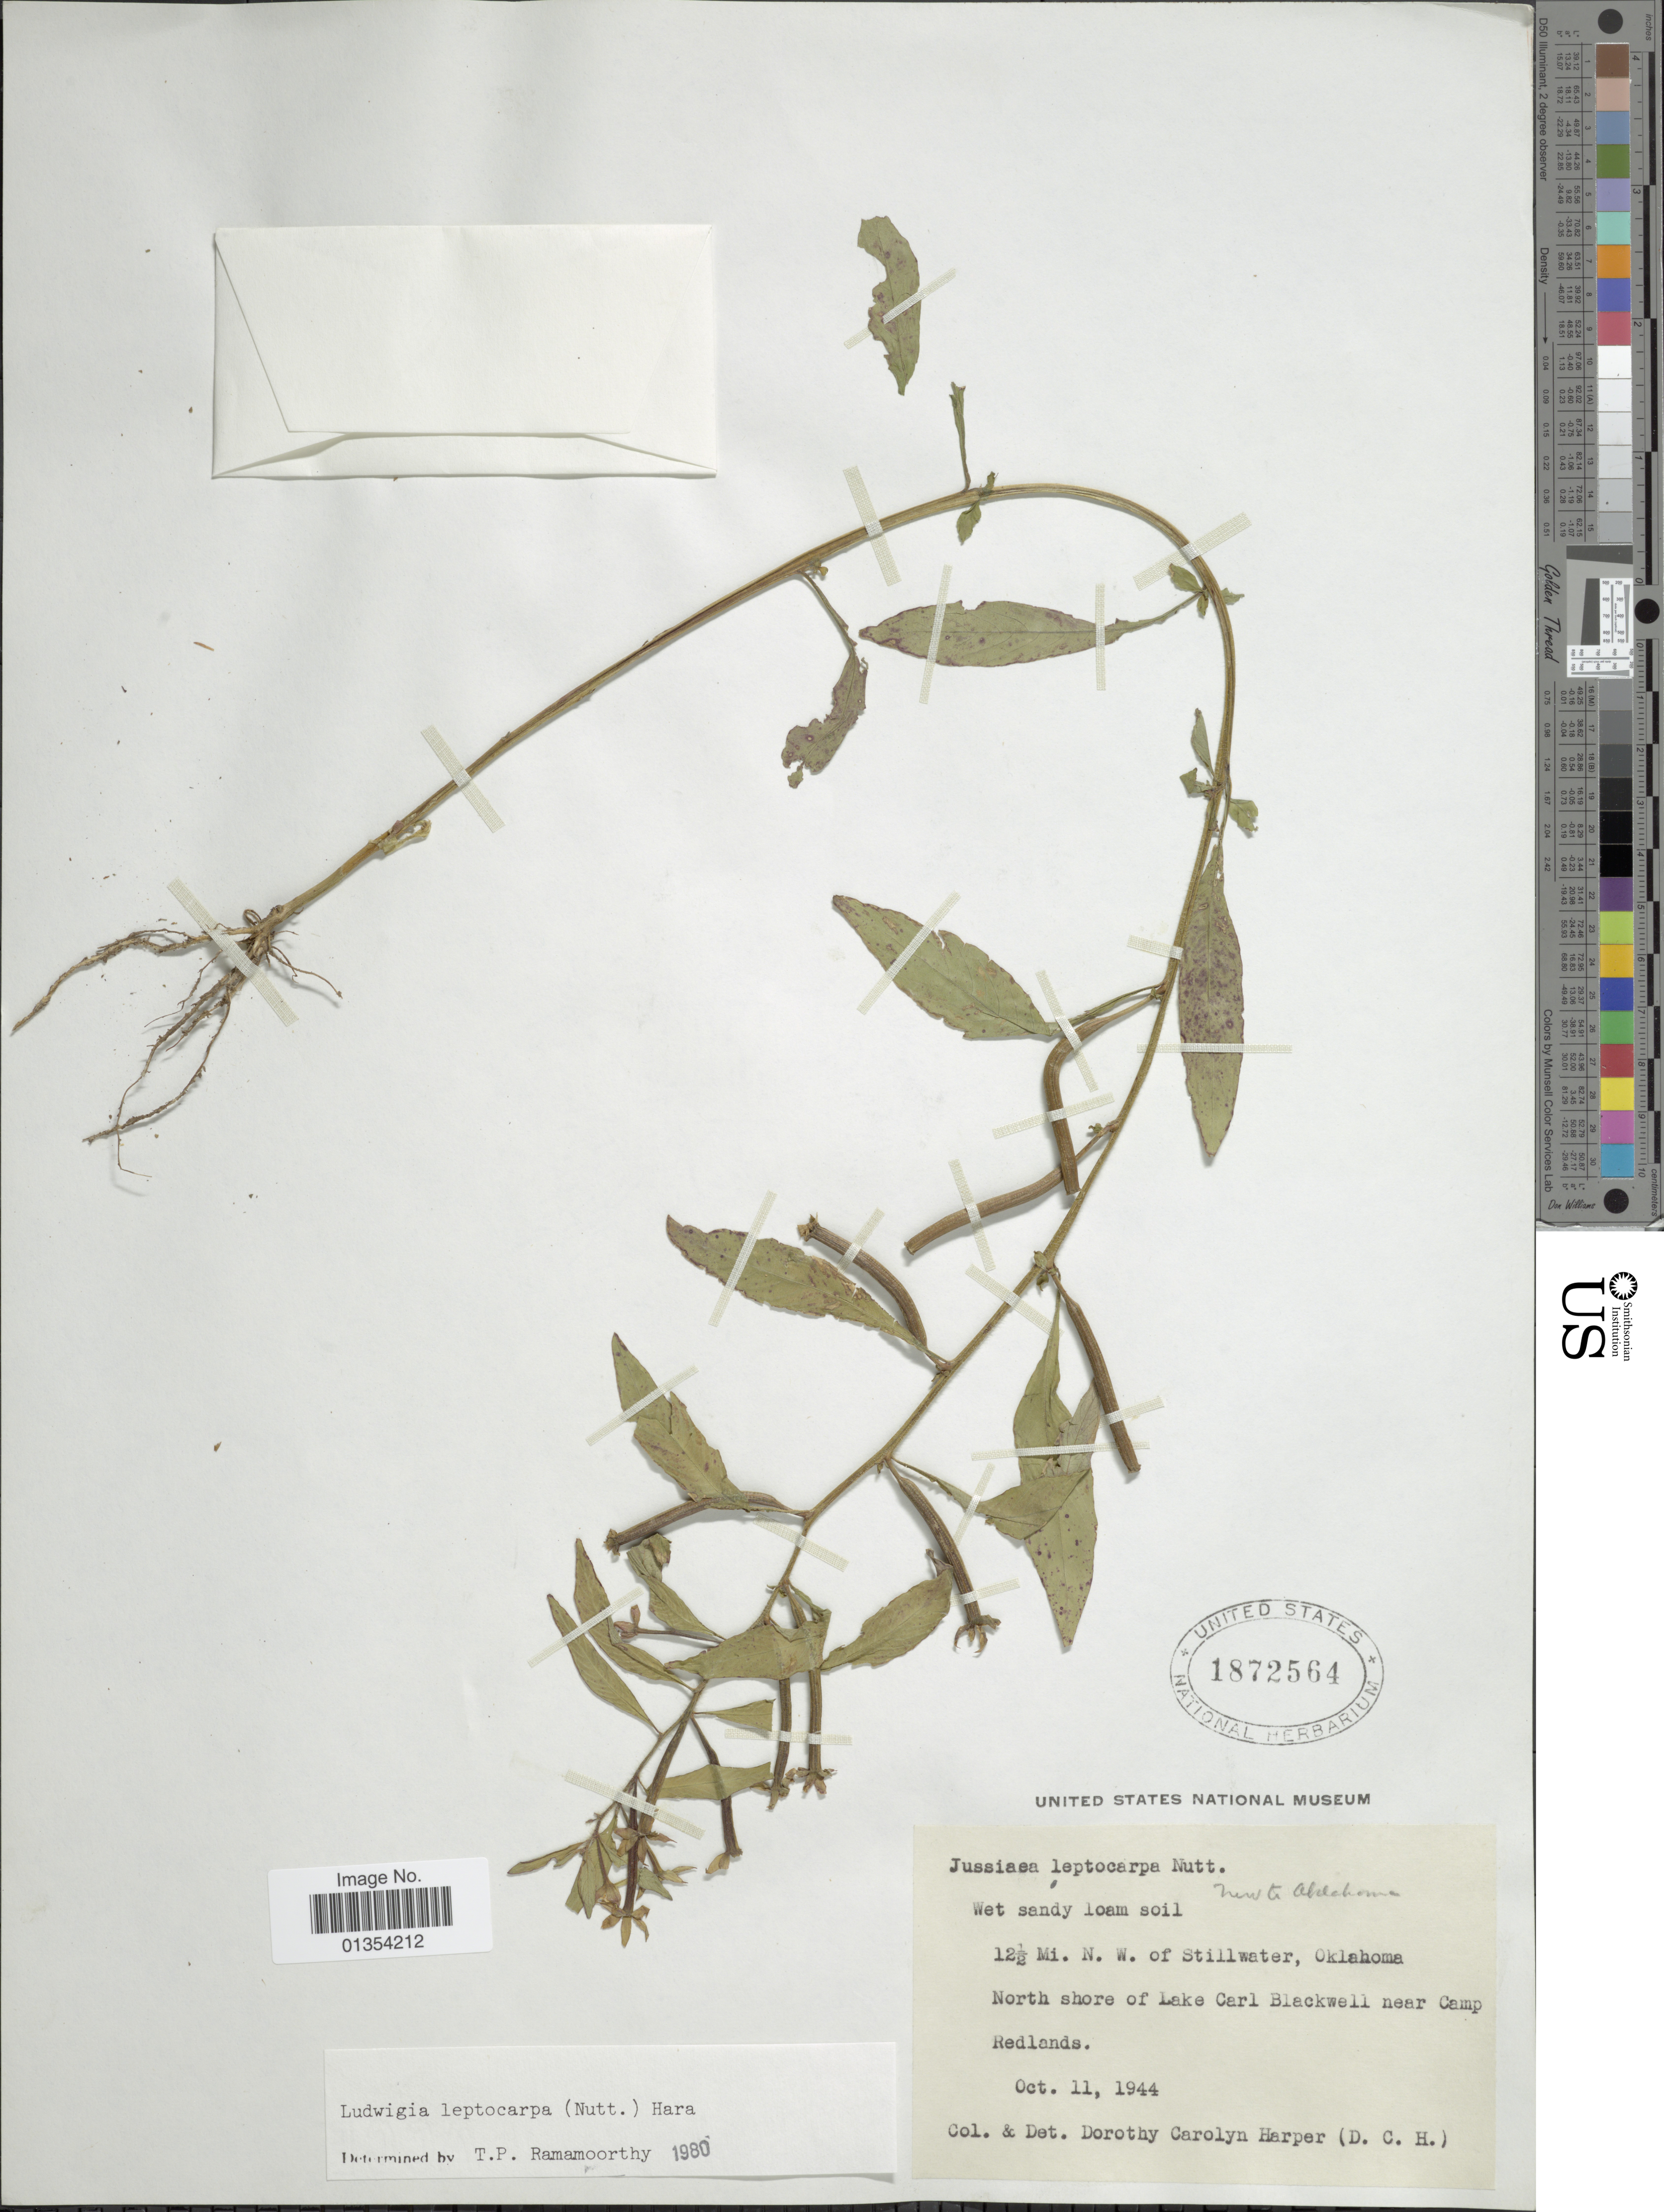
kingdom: Plantae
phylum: Tracheophyta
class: Magnoliopsida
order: Myrtales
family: Onagraceae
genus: Ludwigia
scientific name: Ludwigia leptocarpa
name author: (Nutt.) H. Hara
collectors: D. C. Harper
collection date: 1944-10-11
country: United States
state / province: Oklahoma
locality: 12½ Mi. N.W. of Stillwater. North shore of Lake Carl Blackwell near Camp Redlands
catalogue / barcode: US 1872564